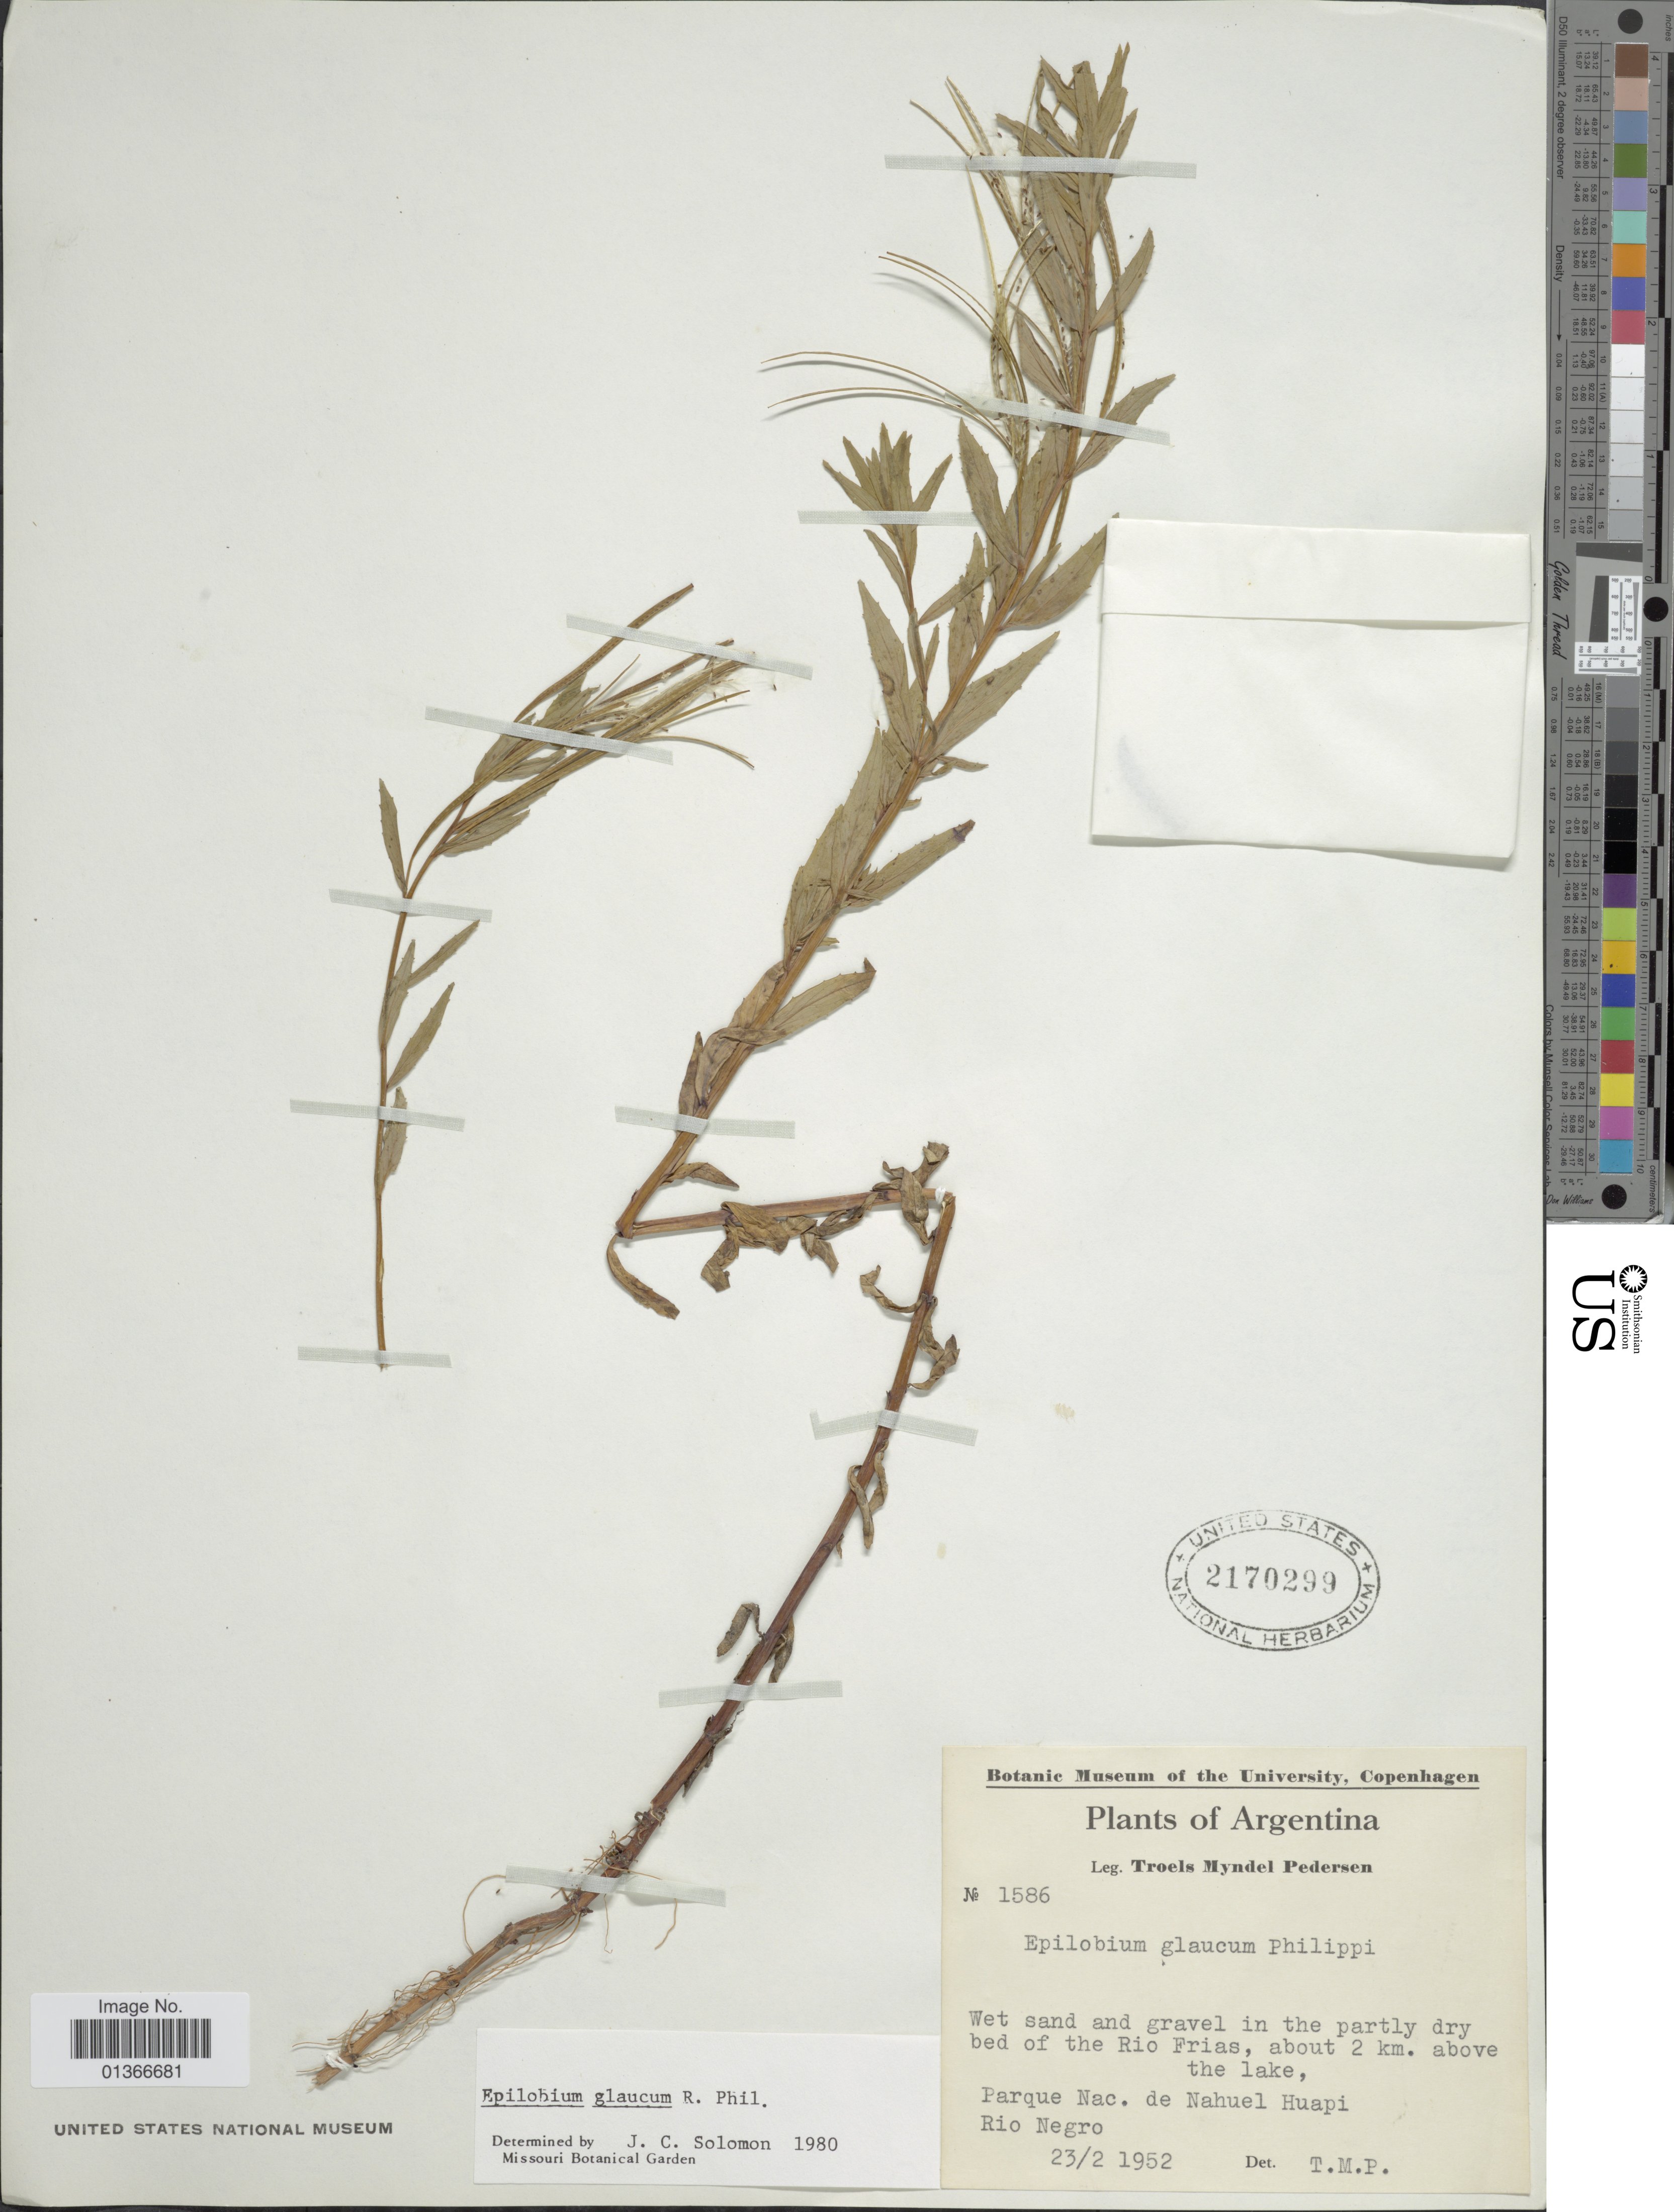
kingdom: Plantae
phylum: Tracheophyta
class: Magnoliopsida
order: Myrtales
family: Onagraceae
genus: Epilobium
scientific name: Epilobium glaucum Howell, nom. illeg.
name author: Howell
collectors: T. Pederson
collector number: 1586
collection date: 1952-02-23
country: Argentina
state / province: Rio Negro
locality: Wet sand and gravel in the partly dry bed of the Rio Frias, about 2 km. above the lake, Parque Nac. de Nahuel Huapi.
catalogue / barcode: US 2170299